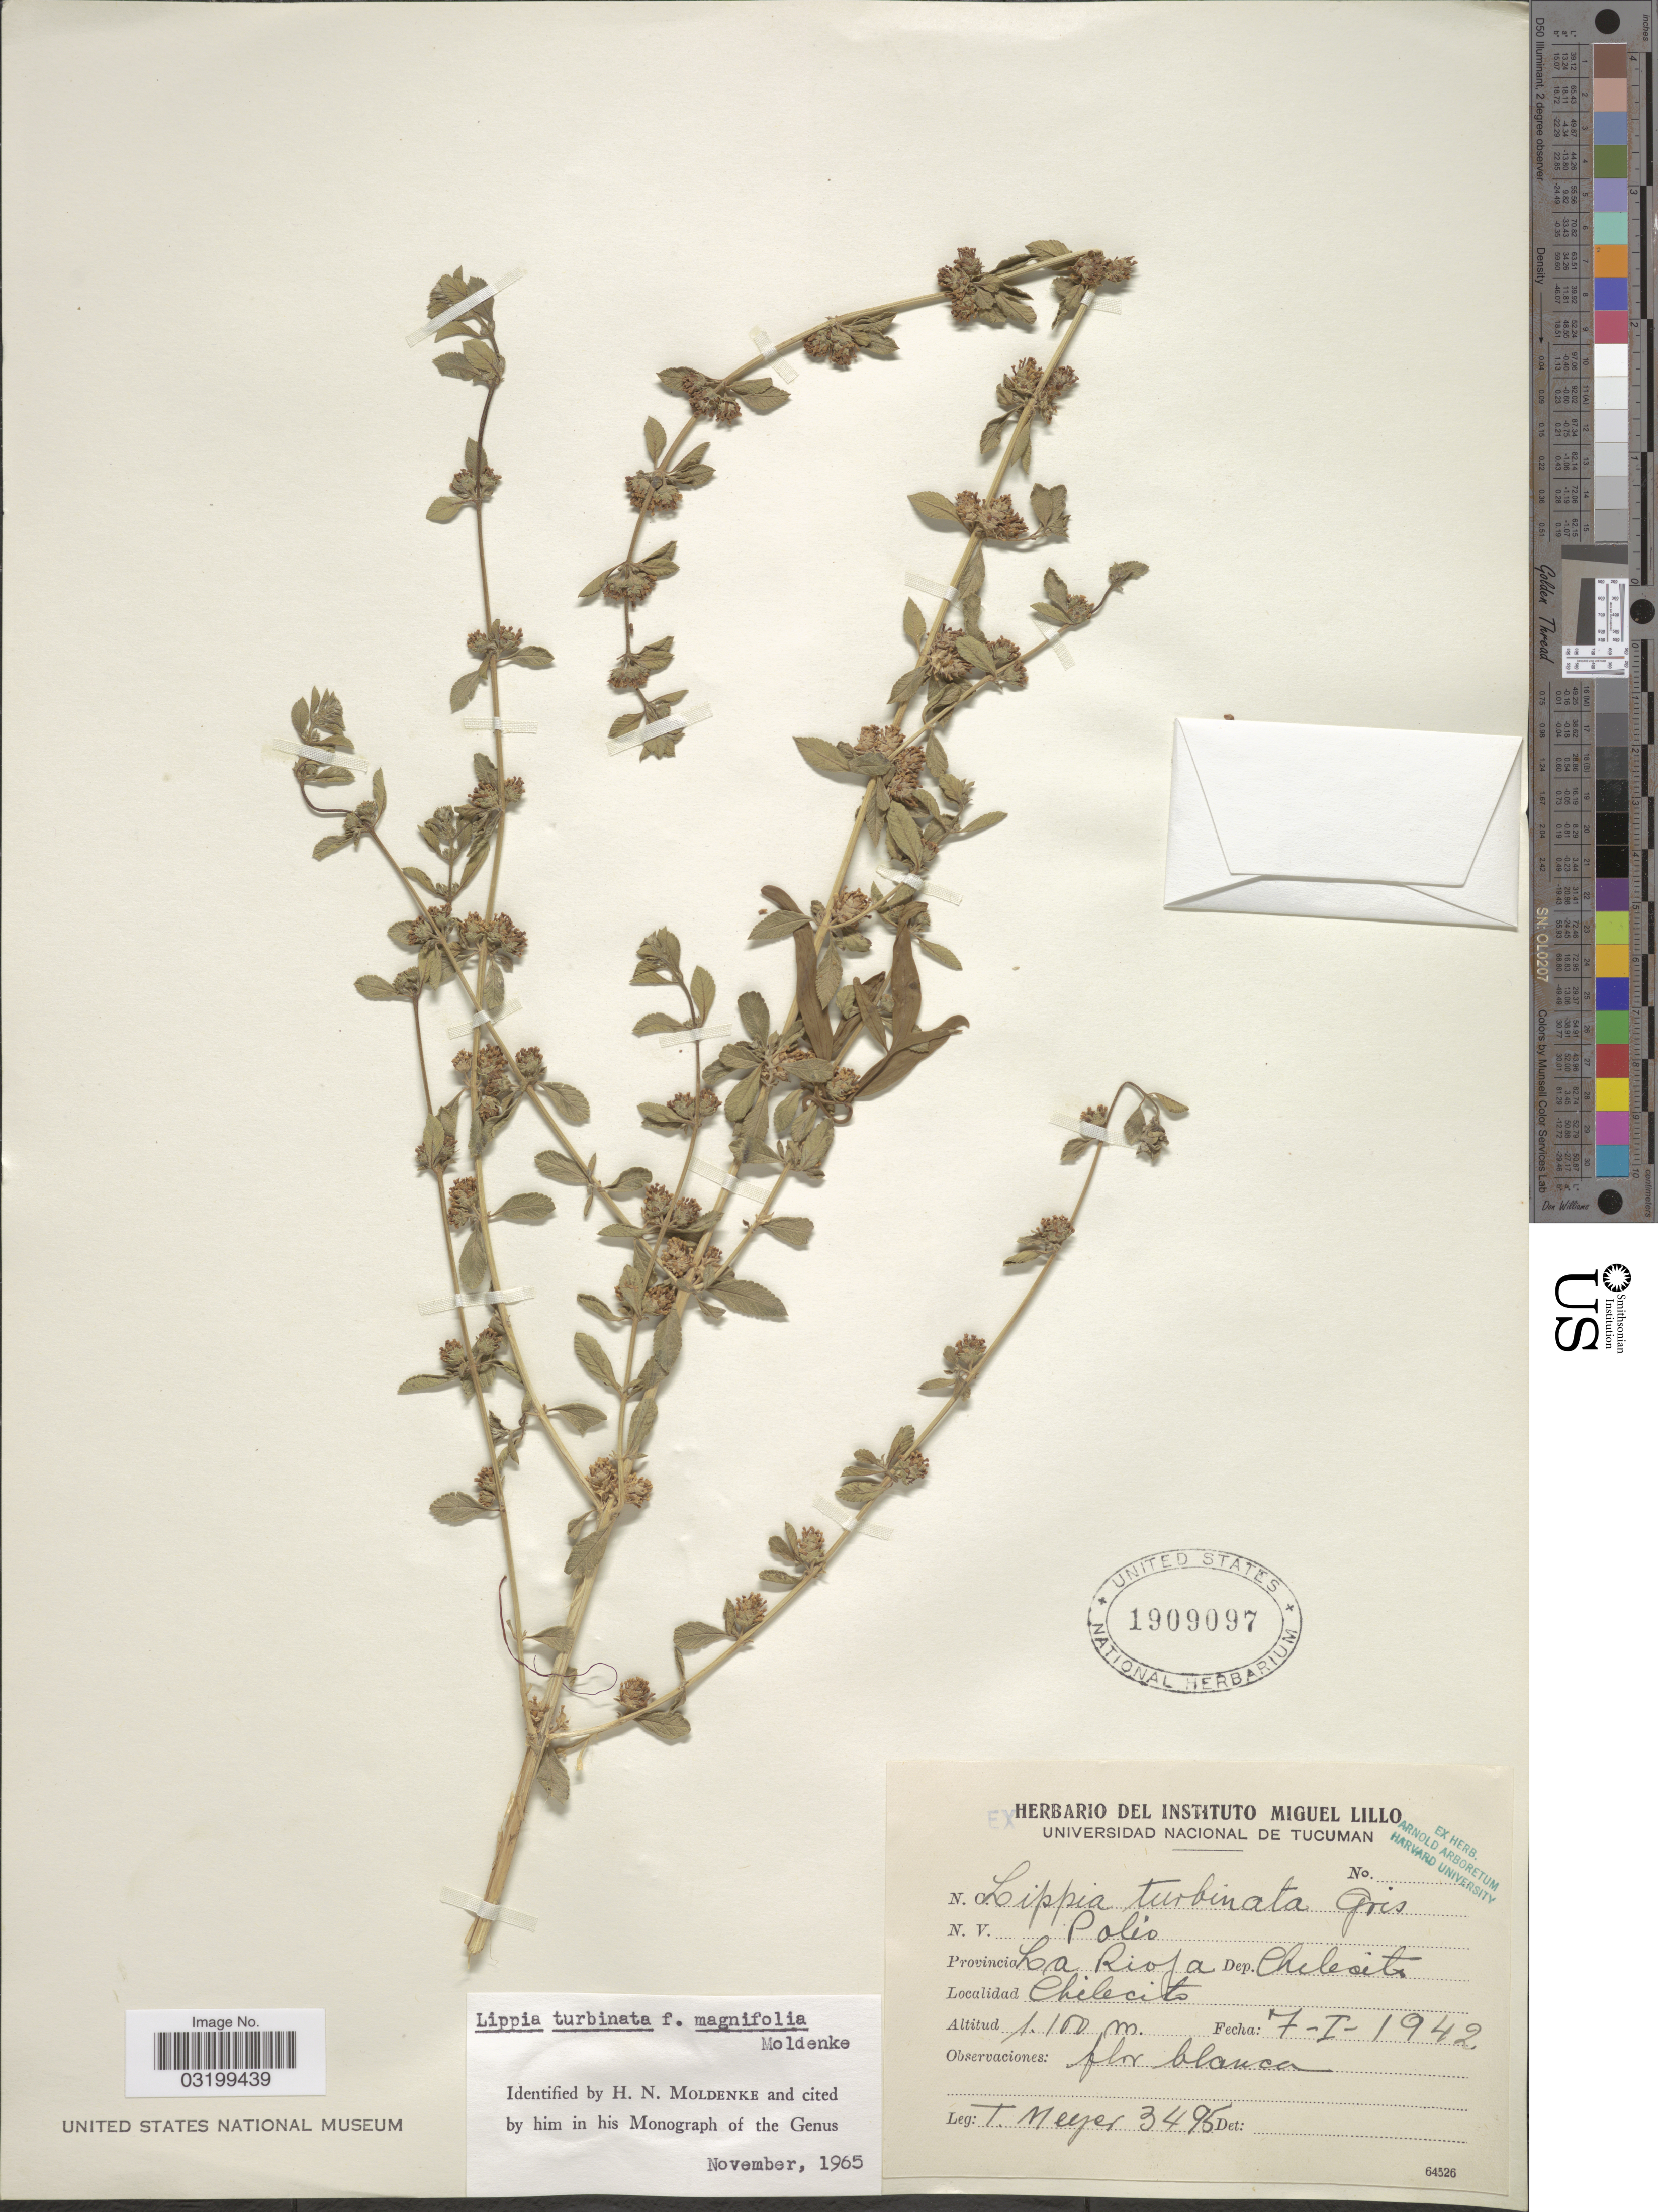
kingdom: Plantae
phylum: Tracheophyta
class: Magnoliopsida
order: Lamiales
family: Verbenaceae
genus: Lippia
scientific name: Lippia turbinata f. magnifolia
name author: Moldenke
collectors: T. Meyer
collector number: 3495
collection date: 1942-01-07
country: Argentina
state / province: La Rioja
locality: Dep. Chilecito. Chilecito.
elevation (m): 1100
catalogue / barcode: US 1909097